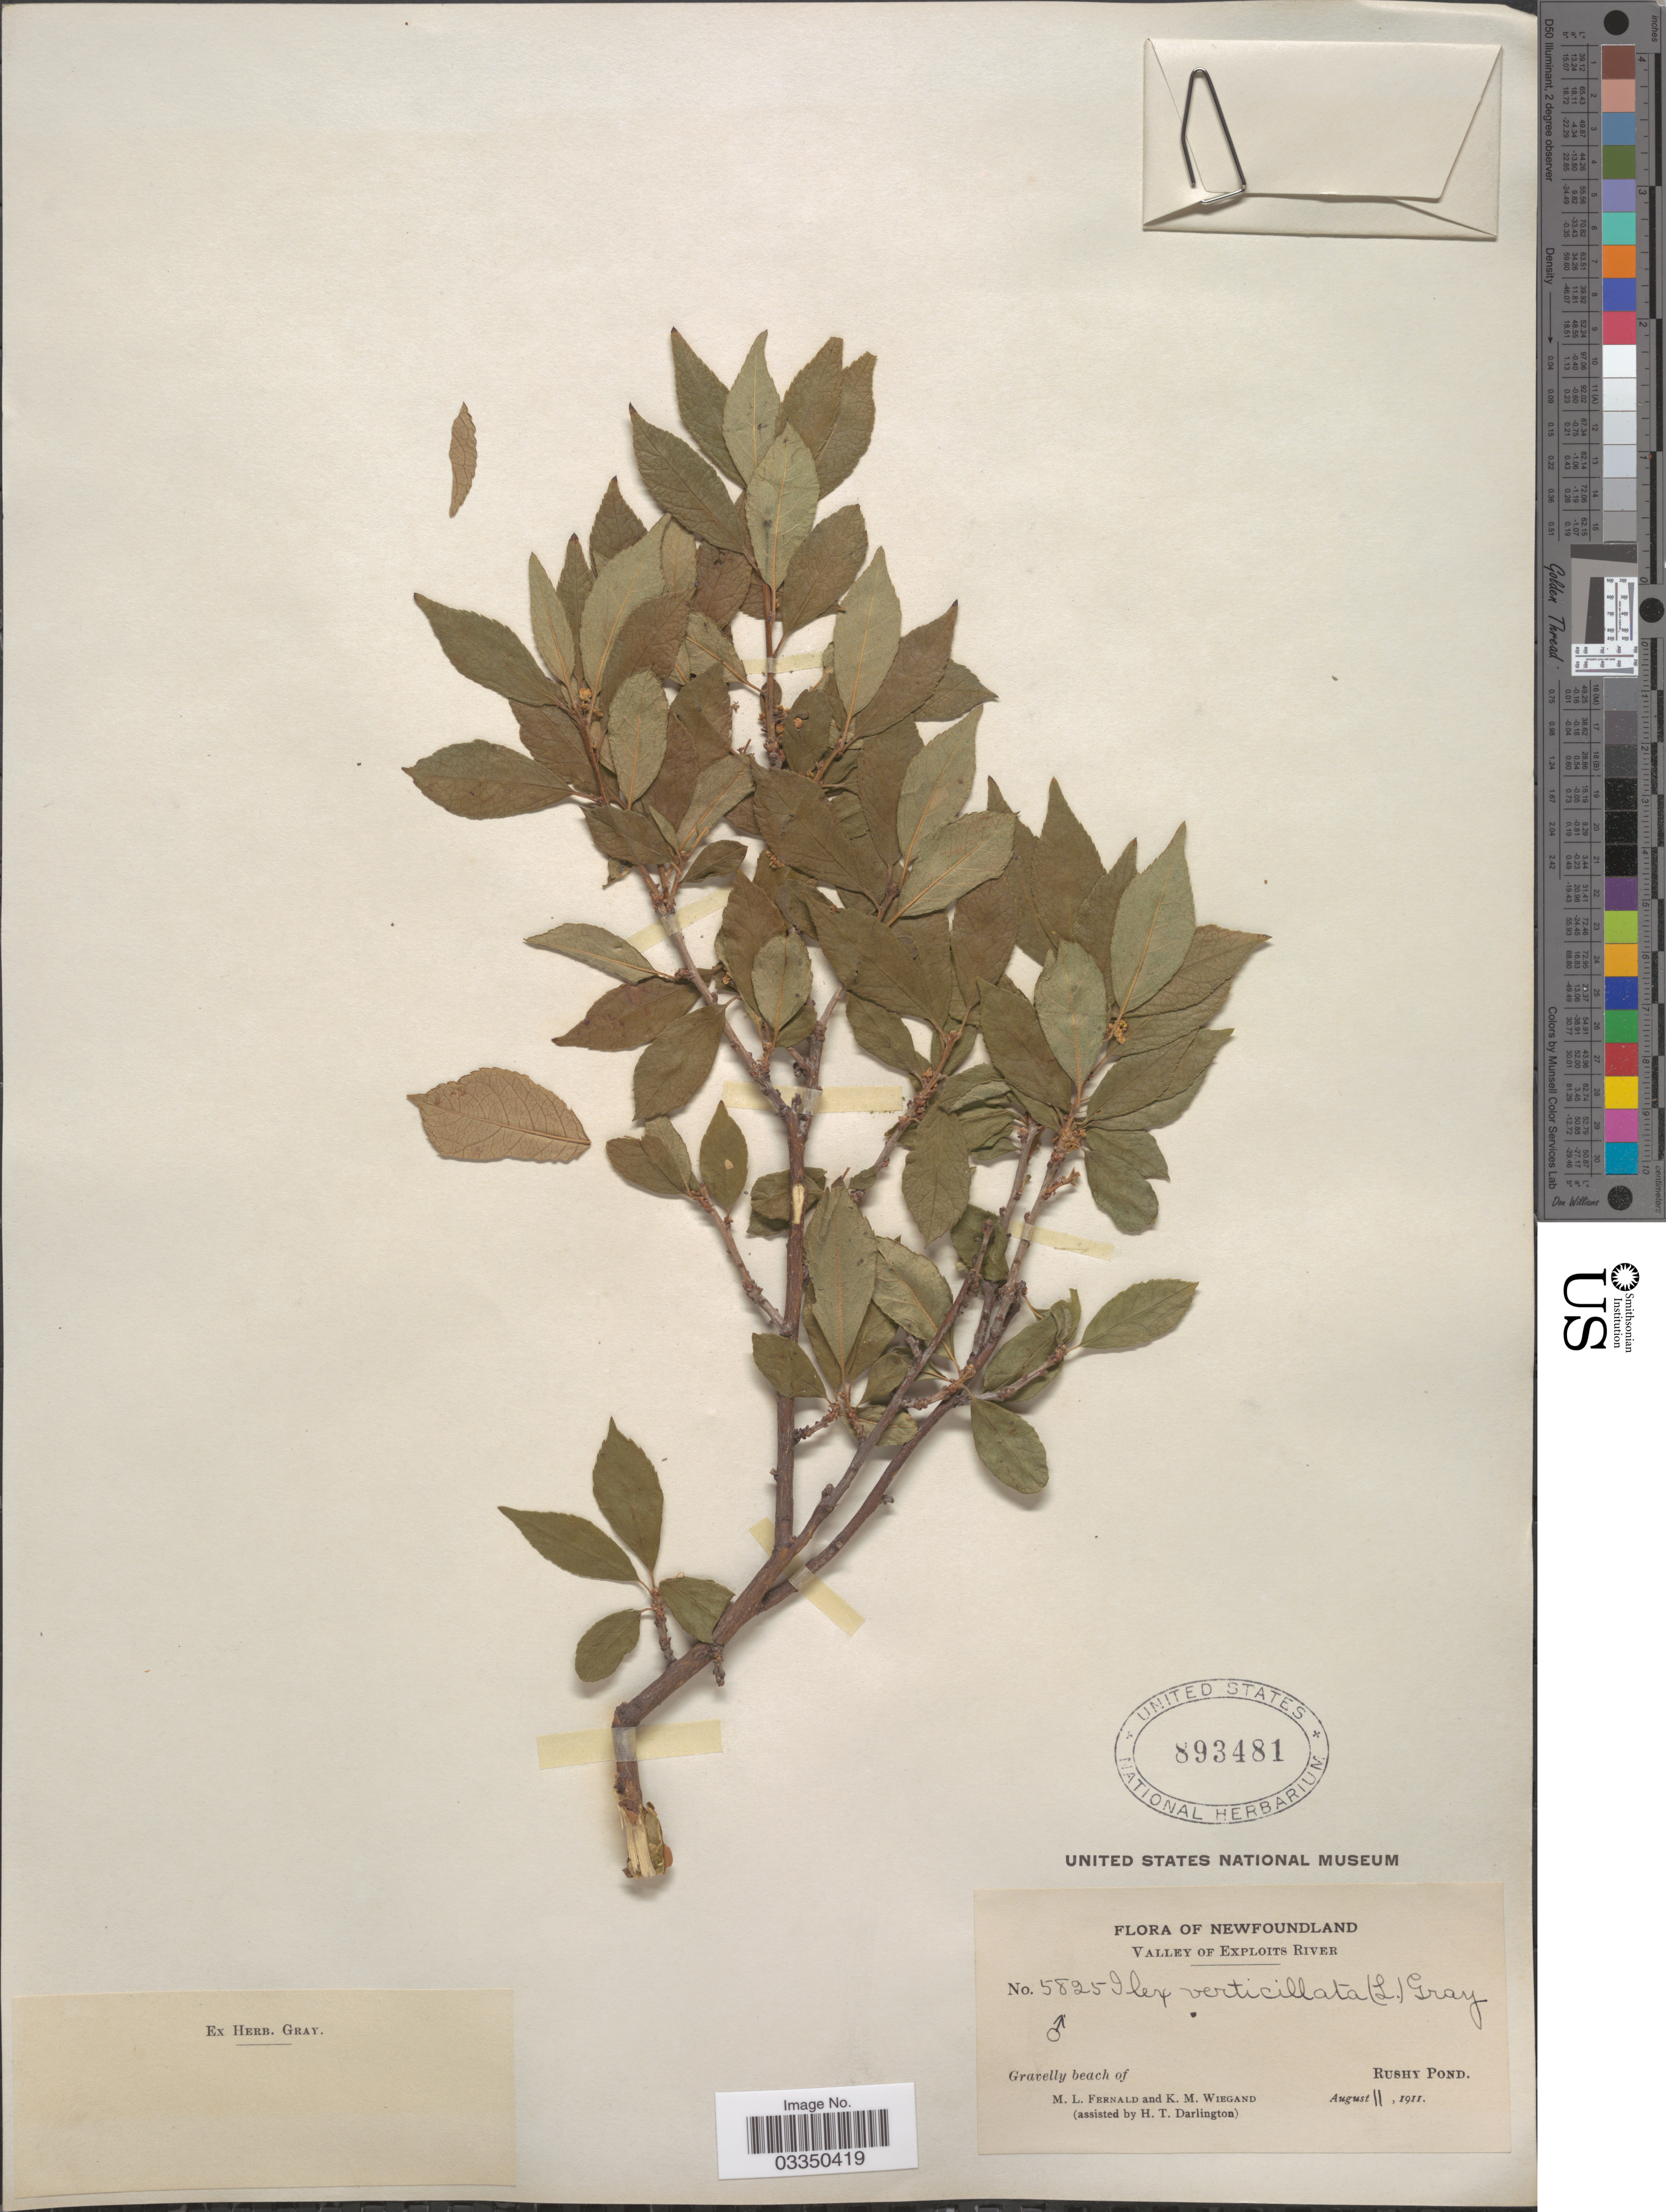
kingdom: Plantae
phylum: Tracheophyta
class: Magnoliopsida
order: Aquifoliales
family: Aquifoliaceae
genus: Ilex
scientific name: Ilex verticillata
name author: (L.) A. Gray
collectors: M. L. Fernald & K. M. Wiegand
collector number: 5825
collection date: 1911-08-11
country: Canada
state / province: Newfoundland and Labrador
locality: Valley of Exploits River. Gravelly beach of Rushy Pond.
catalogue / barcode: US 893481